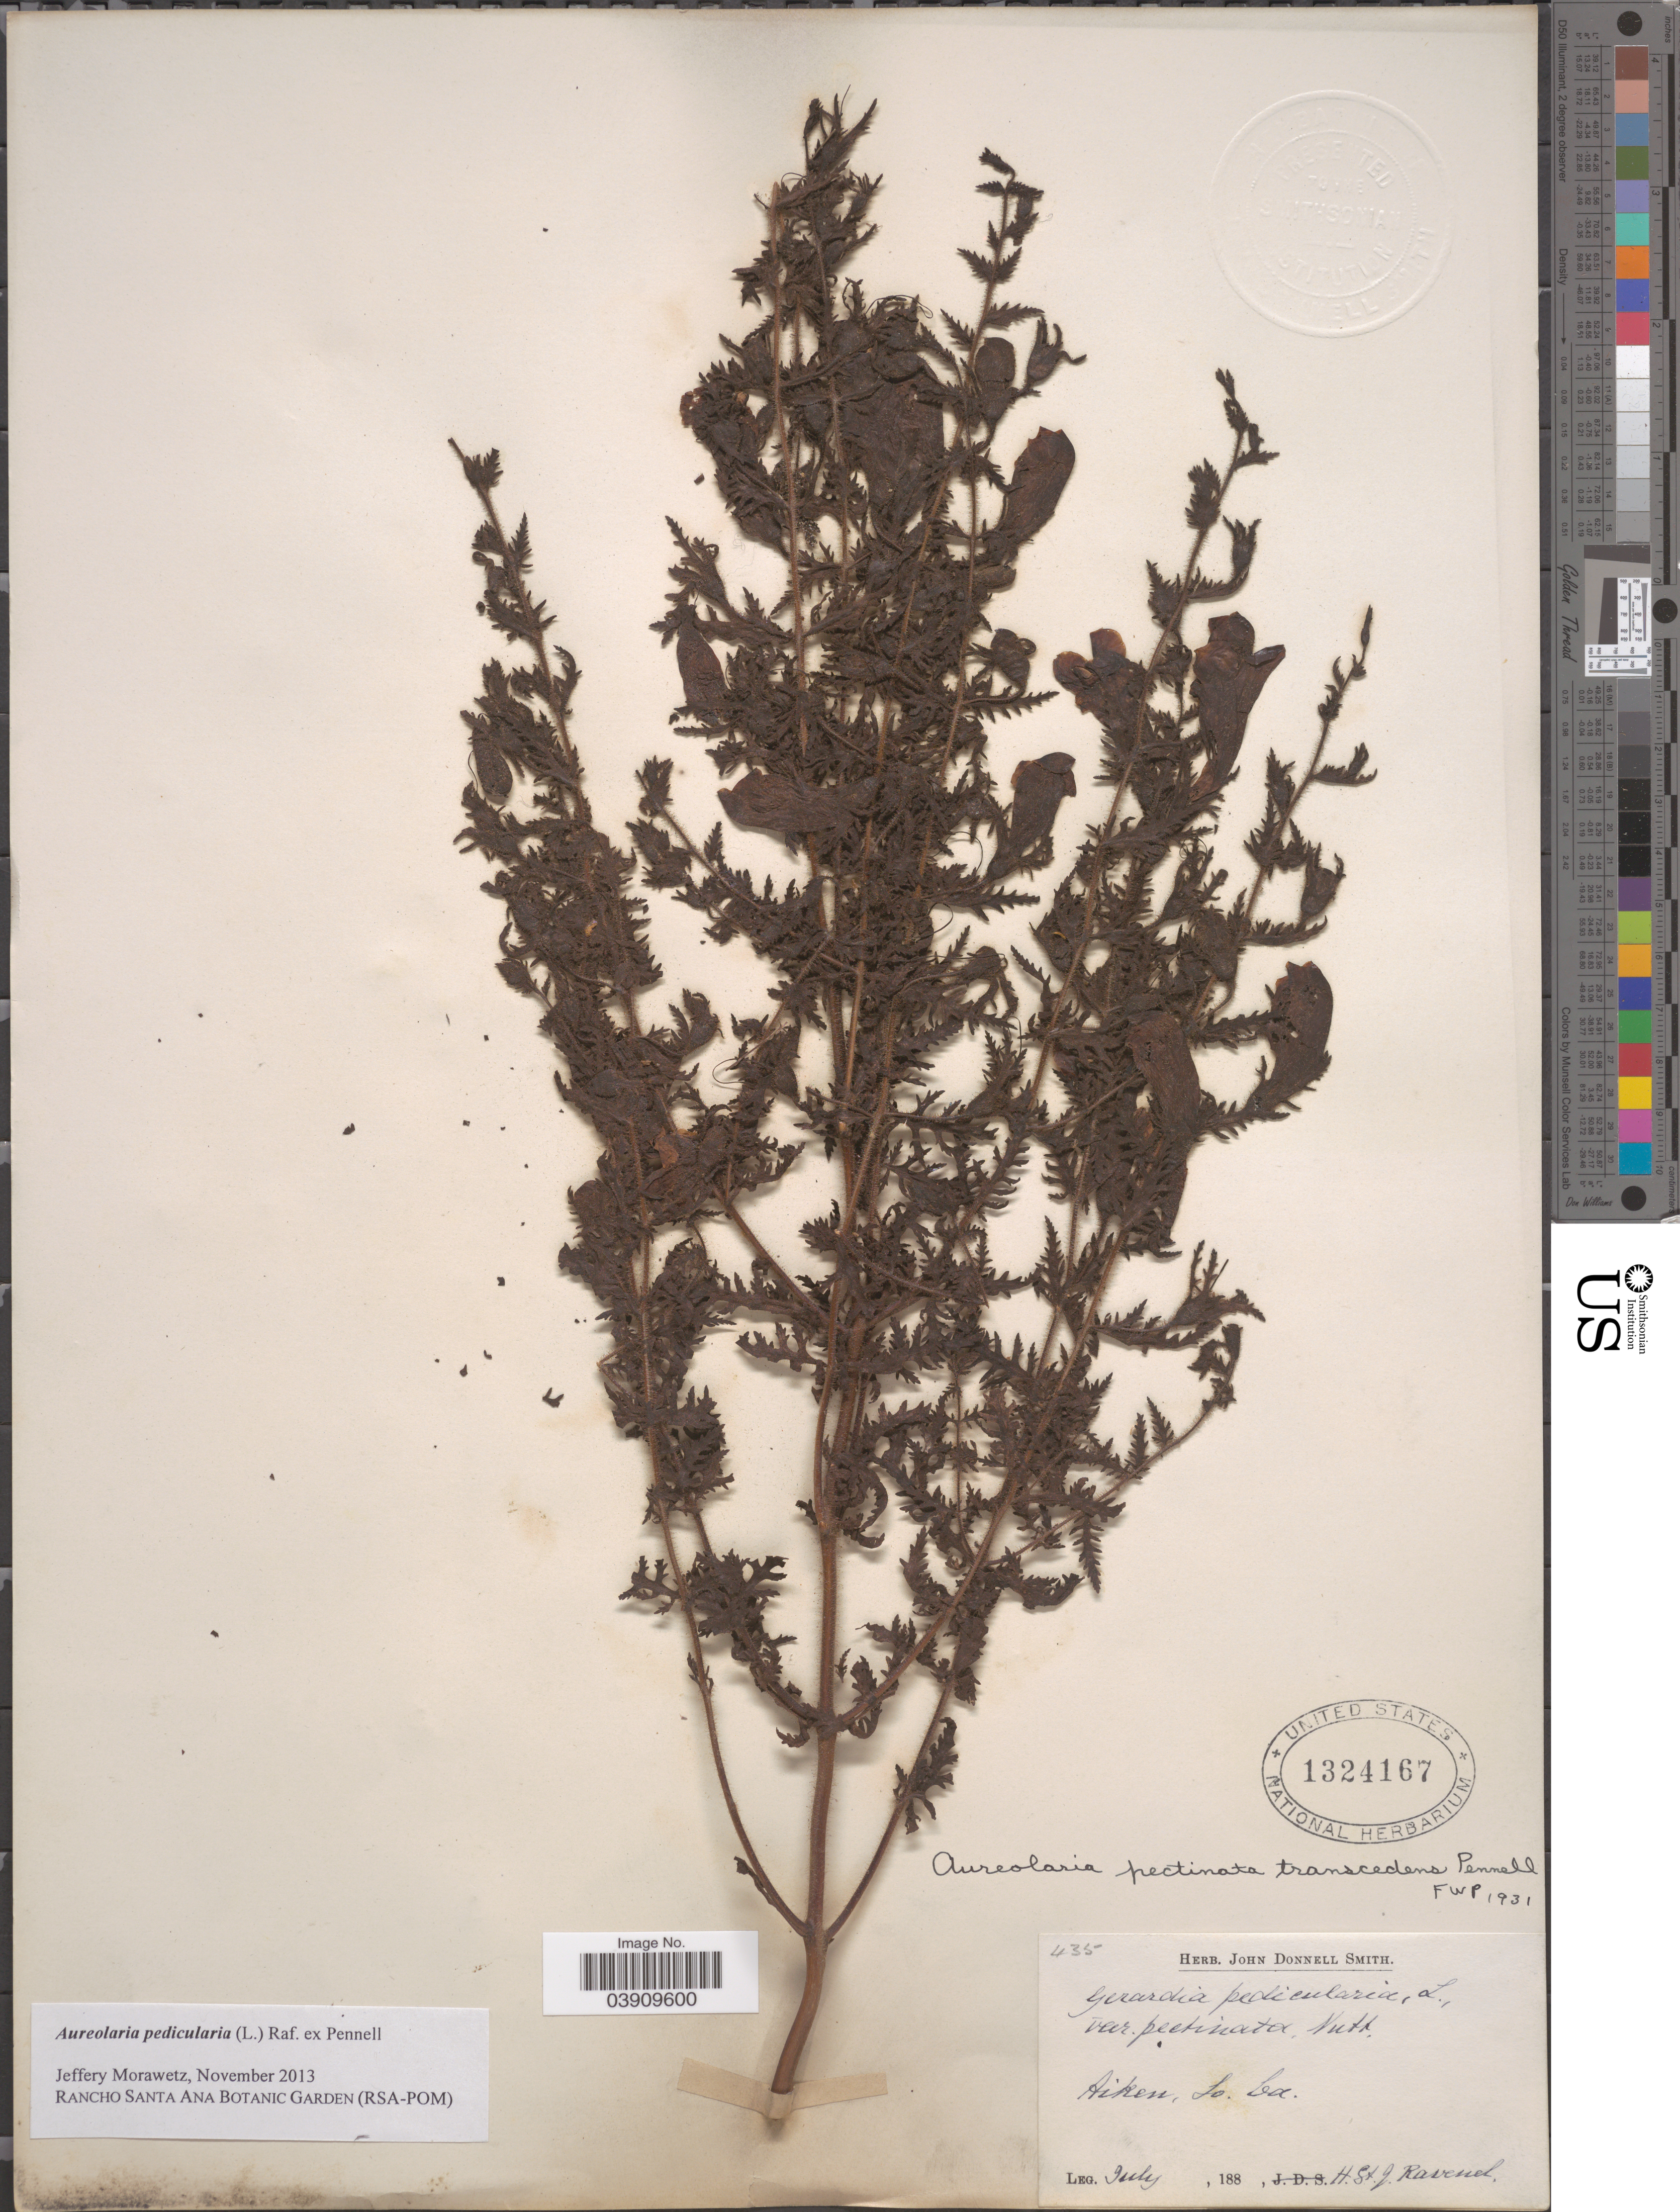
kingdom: Plantae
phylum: Tracheophyta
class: Magnoliopsida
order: Lamiales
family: Orobanchaceae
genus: Aureolaria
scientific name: Aureolaria pedicularia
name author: (L.) Raf. ex Farw.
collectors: H. Ravenel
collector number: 435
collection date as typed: July, 188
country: United States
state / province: South Carolina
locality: Aiken.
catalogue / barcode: US 1324167